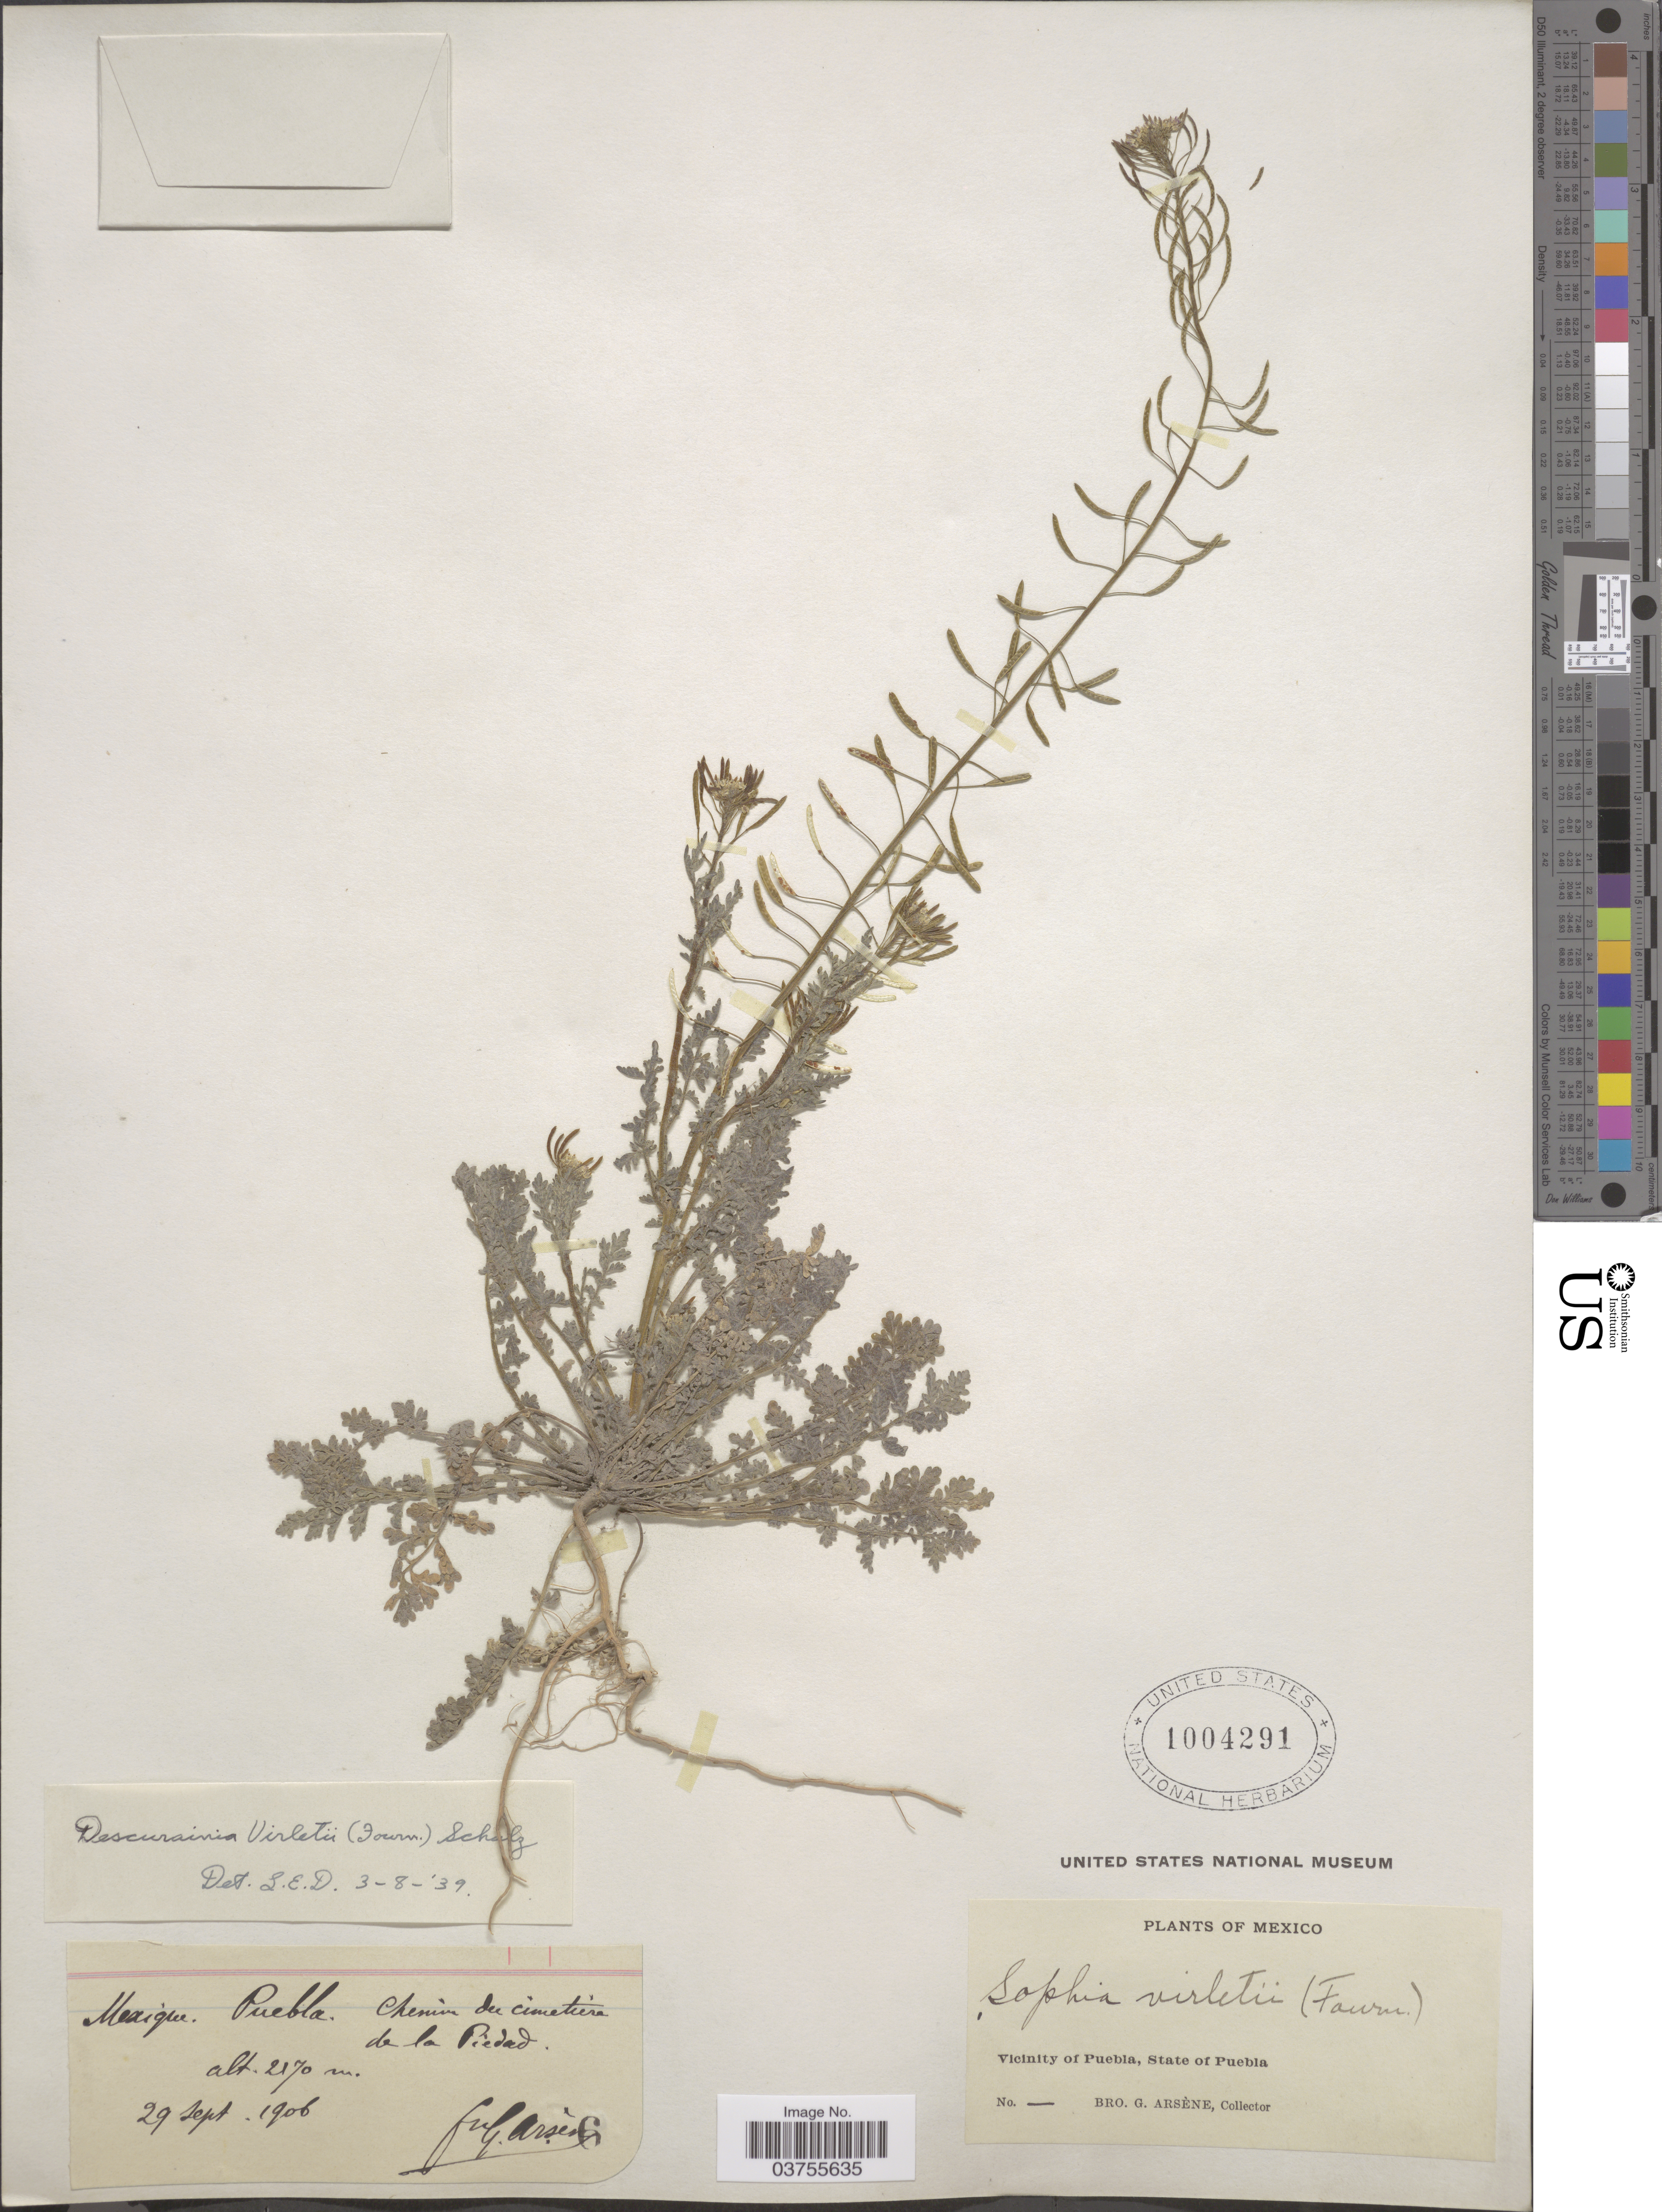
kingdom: Plantae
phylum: Tracheophyta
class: Magnoliopsida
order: Brassicales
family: Brassicaceae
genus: Descurainia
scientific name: Descurainia virletii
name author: (E. Fourn.) O.E. Schulz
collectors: Bro. G. Arsène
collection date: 1906-09-29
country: Mexico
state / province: Puebla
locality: Chemin du cimetiera de la Piedad. Vicinity of Puebla.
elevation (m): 2170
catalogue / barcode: US 1004291